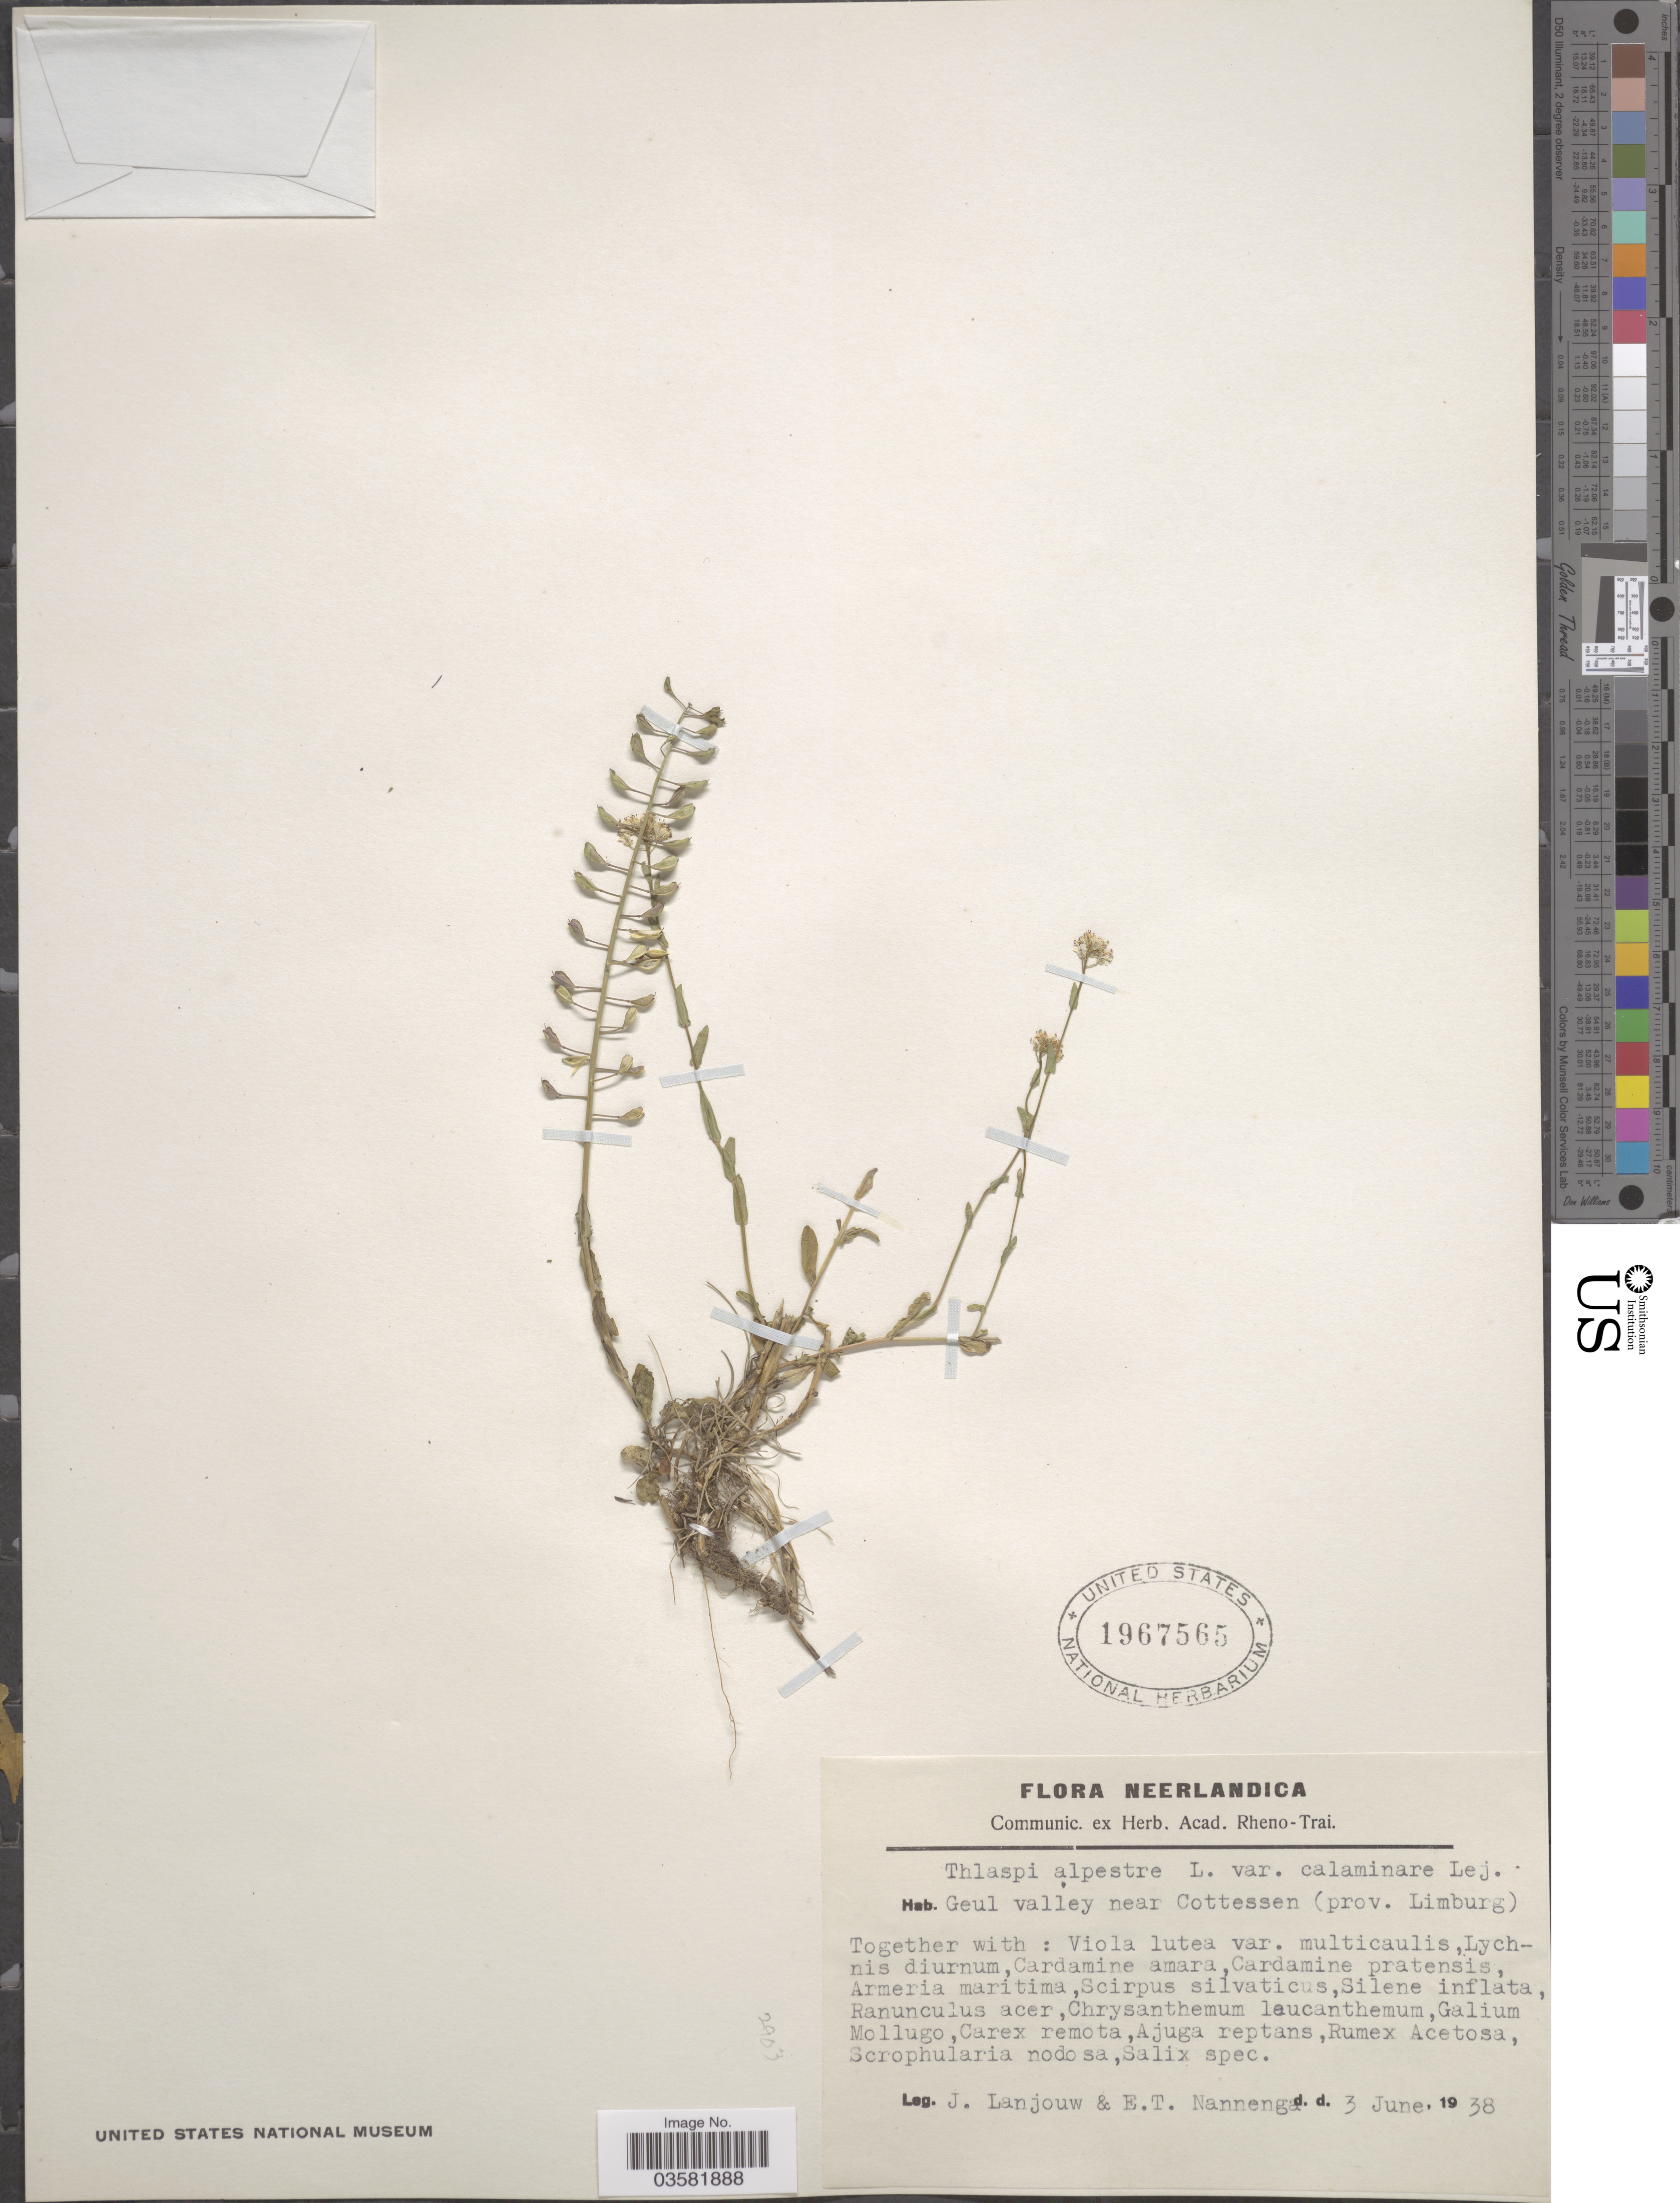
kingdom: Plantae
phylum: Tracheophyta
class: Magnoliopsida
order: Brassicales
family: Brassicaceae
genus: Thlaspi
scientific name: Thlaspi alpestre L. nom. illeg.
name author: L.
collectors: J. Lanjouw & E. Nannenga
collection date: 1938-06-03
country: Netherlands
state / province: Limburg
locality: Neerlandica. Geul valley near Cottessen.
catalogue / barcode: US 1967565